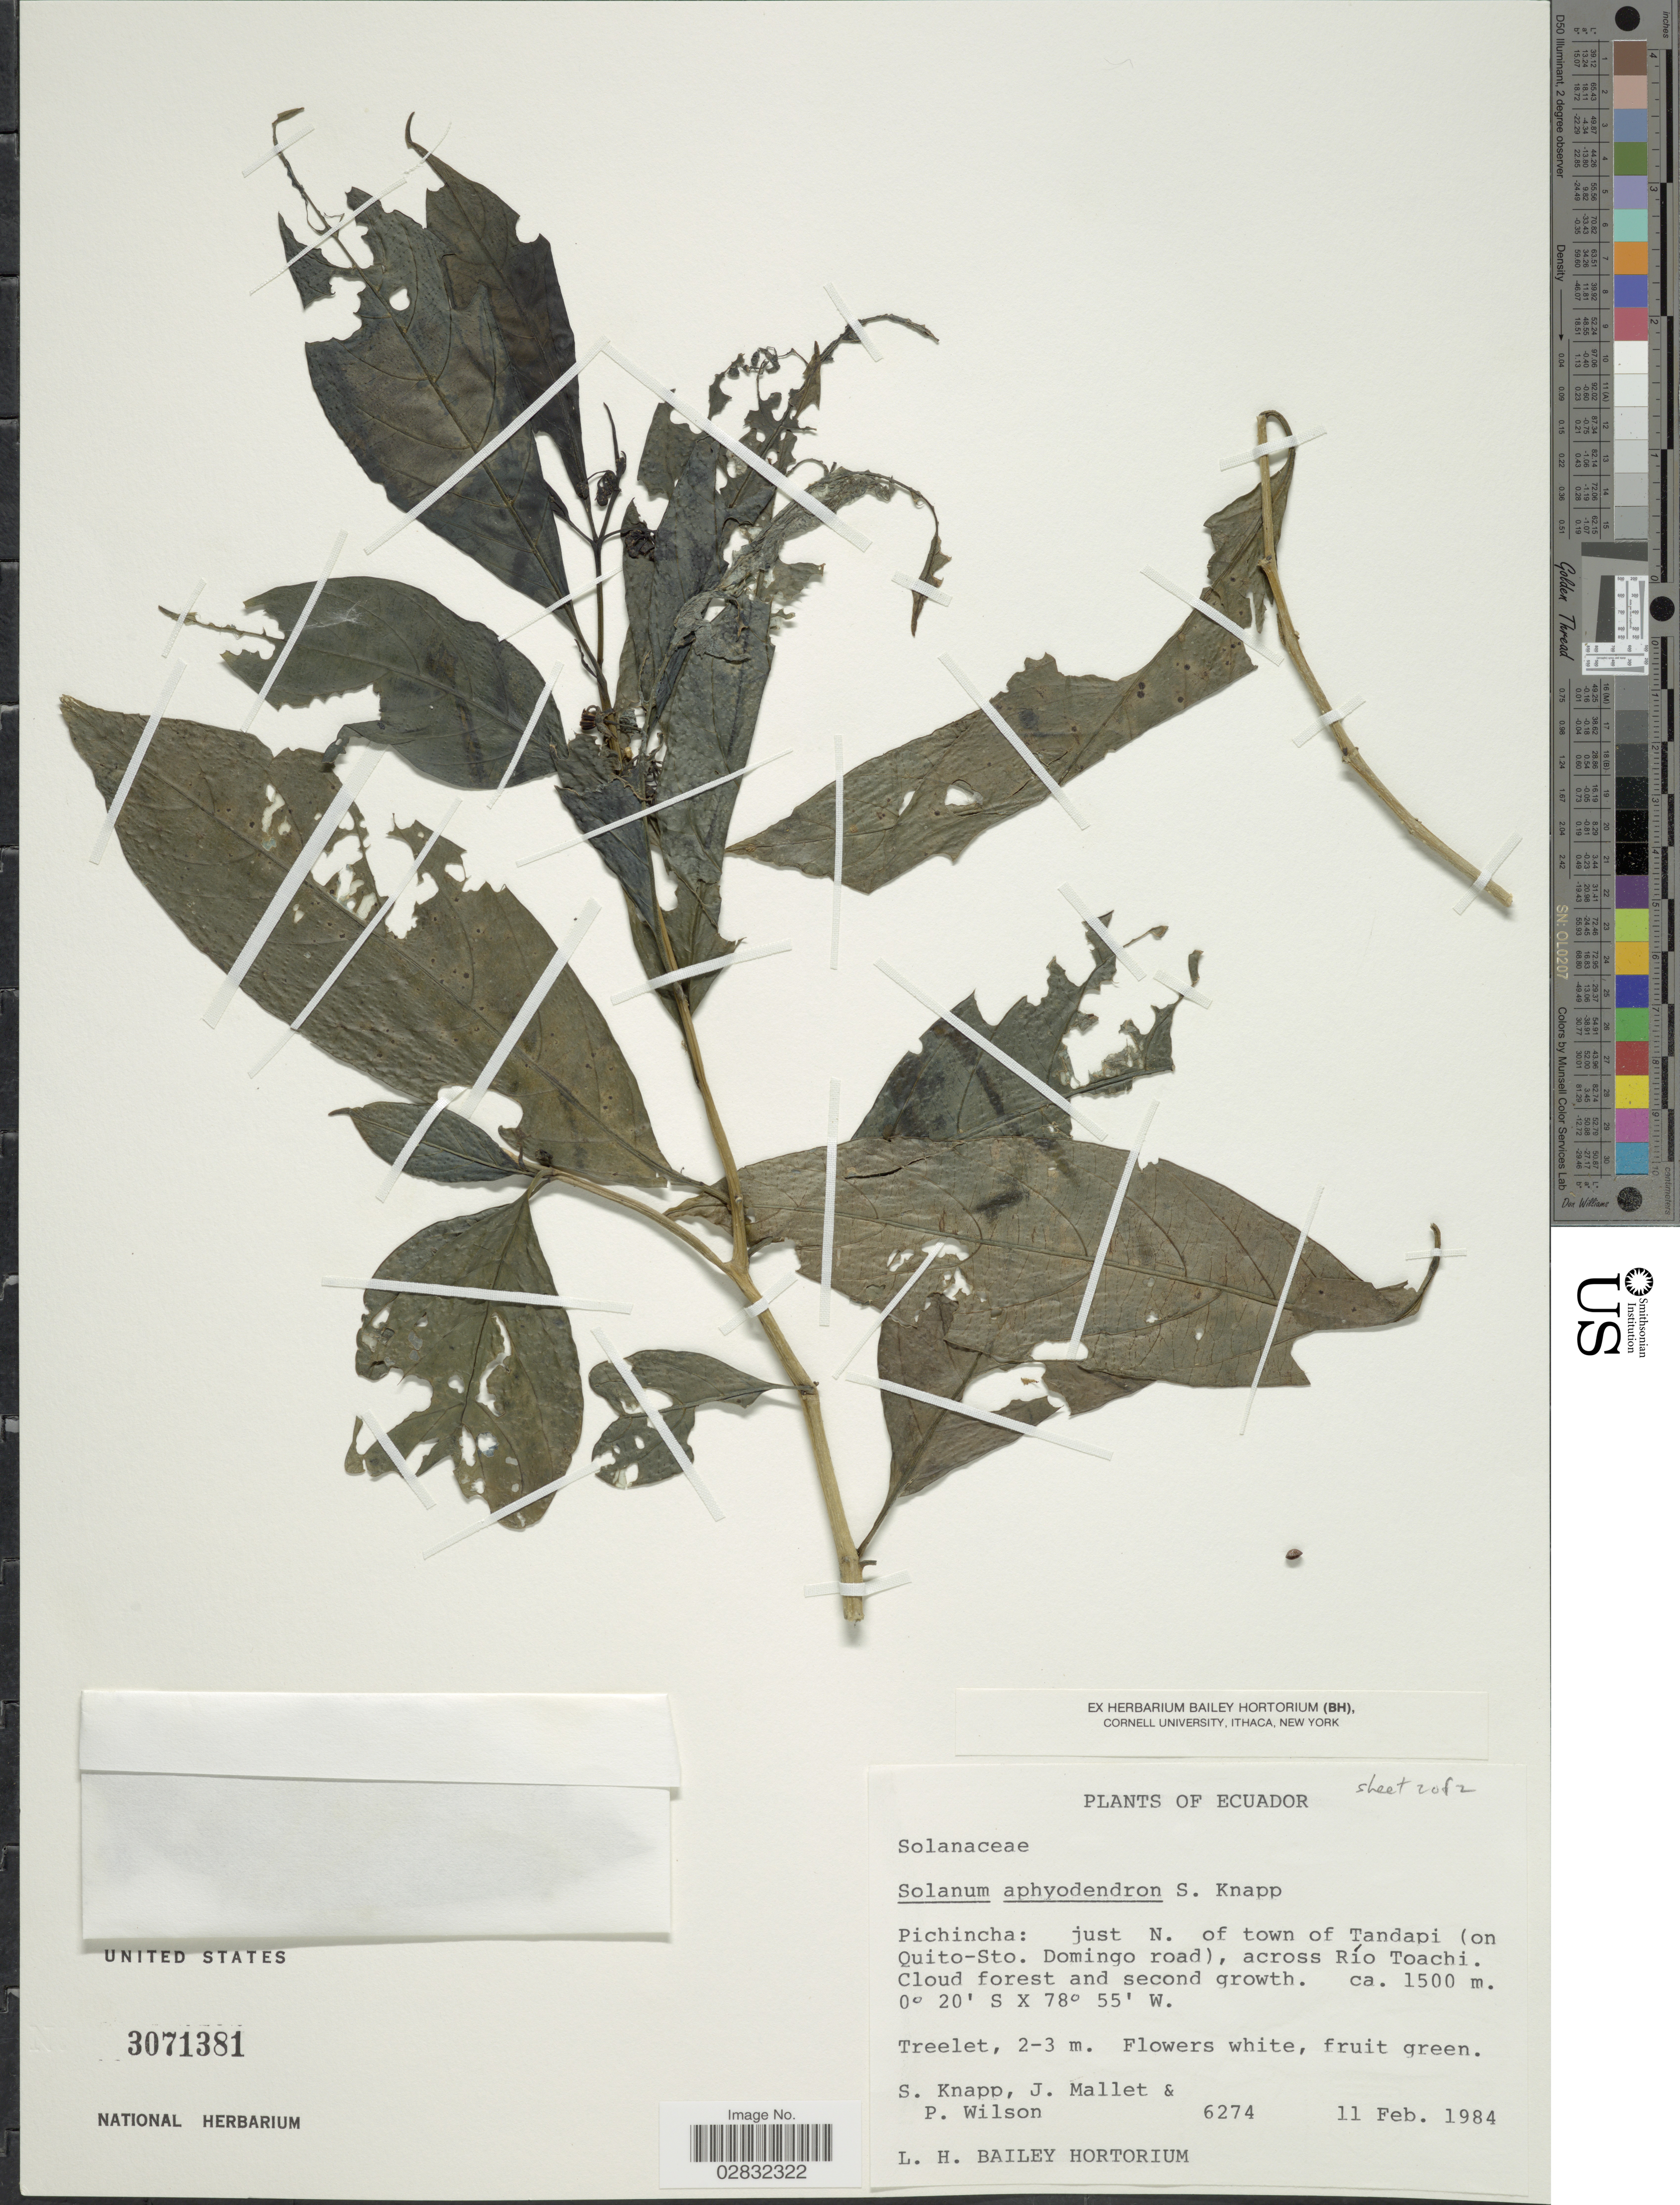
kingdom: Plantae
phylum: Tracheophyta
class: Magnoliopsida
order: Solanales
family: Solanaceae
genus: Solanum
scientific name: Solanum aphyodendron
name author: S. Knapp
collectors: S. Knapp, J. Mallet & P. Wilson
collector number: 6274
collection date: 1984-02-11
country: Ecuador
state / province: Pichincha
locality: Pichincha: just N. of town of Tandapi (on Quito-Sto. Domingo road), across Río Toachi.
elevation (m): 1500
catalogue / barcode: US 3071381